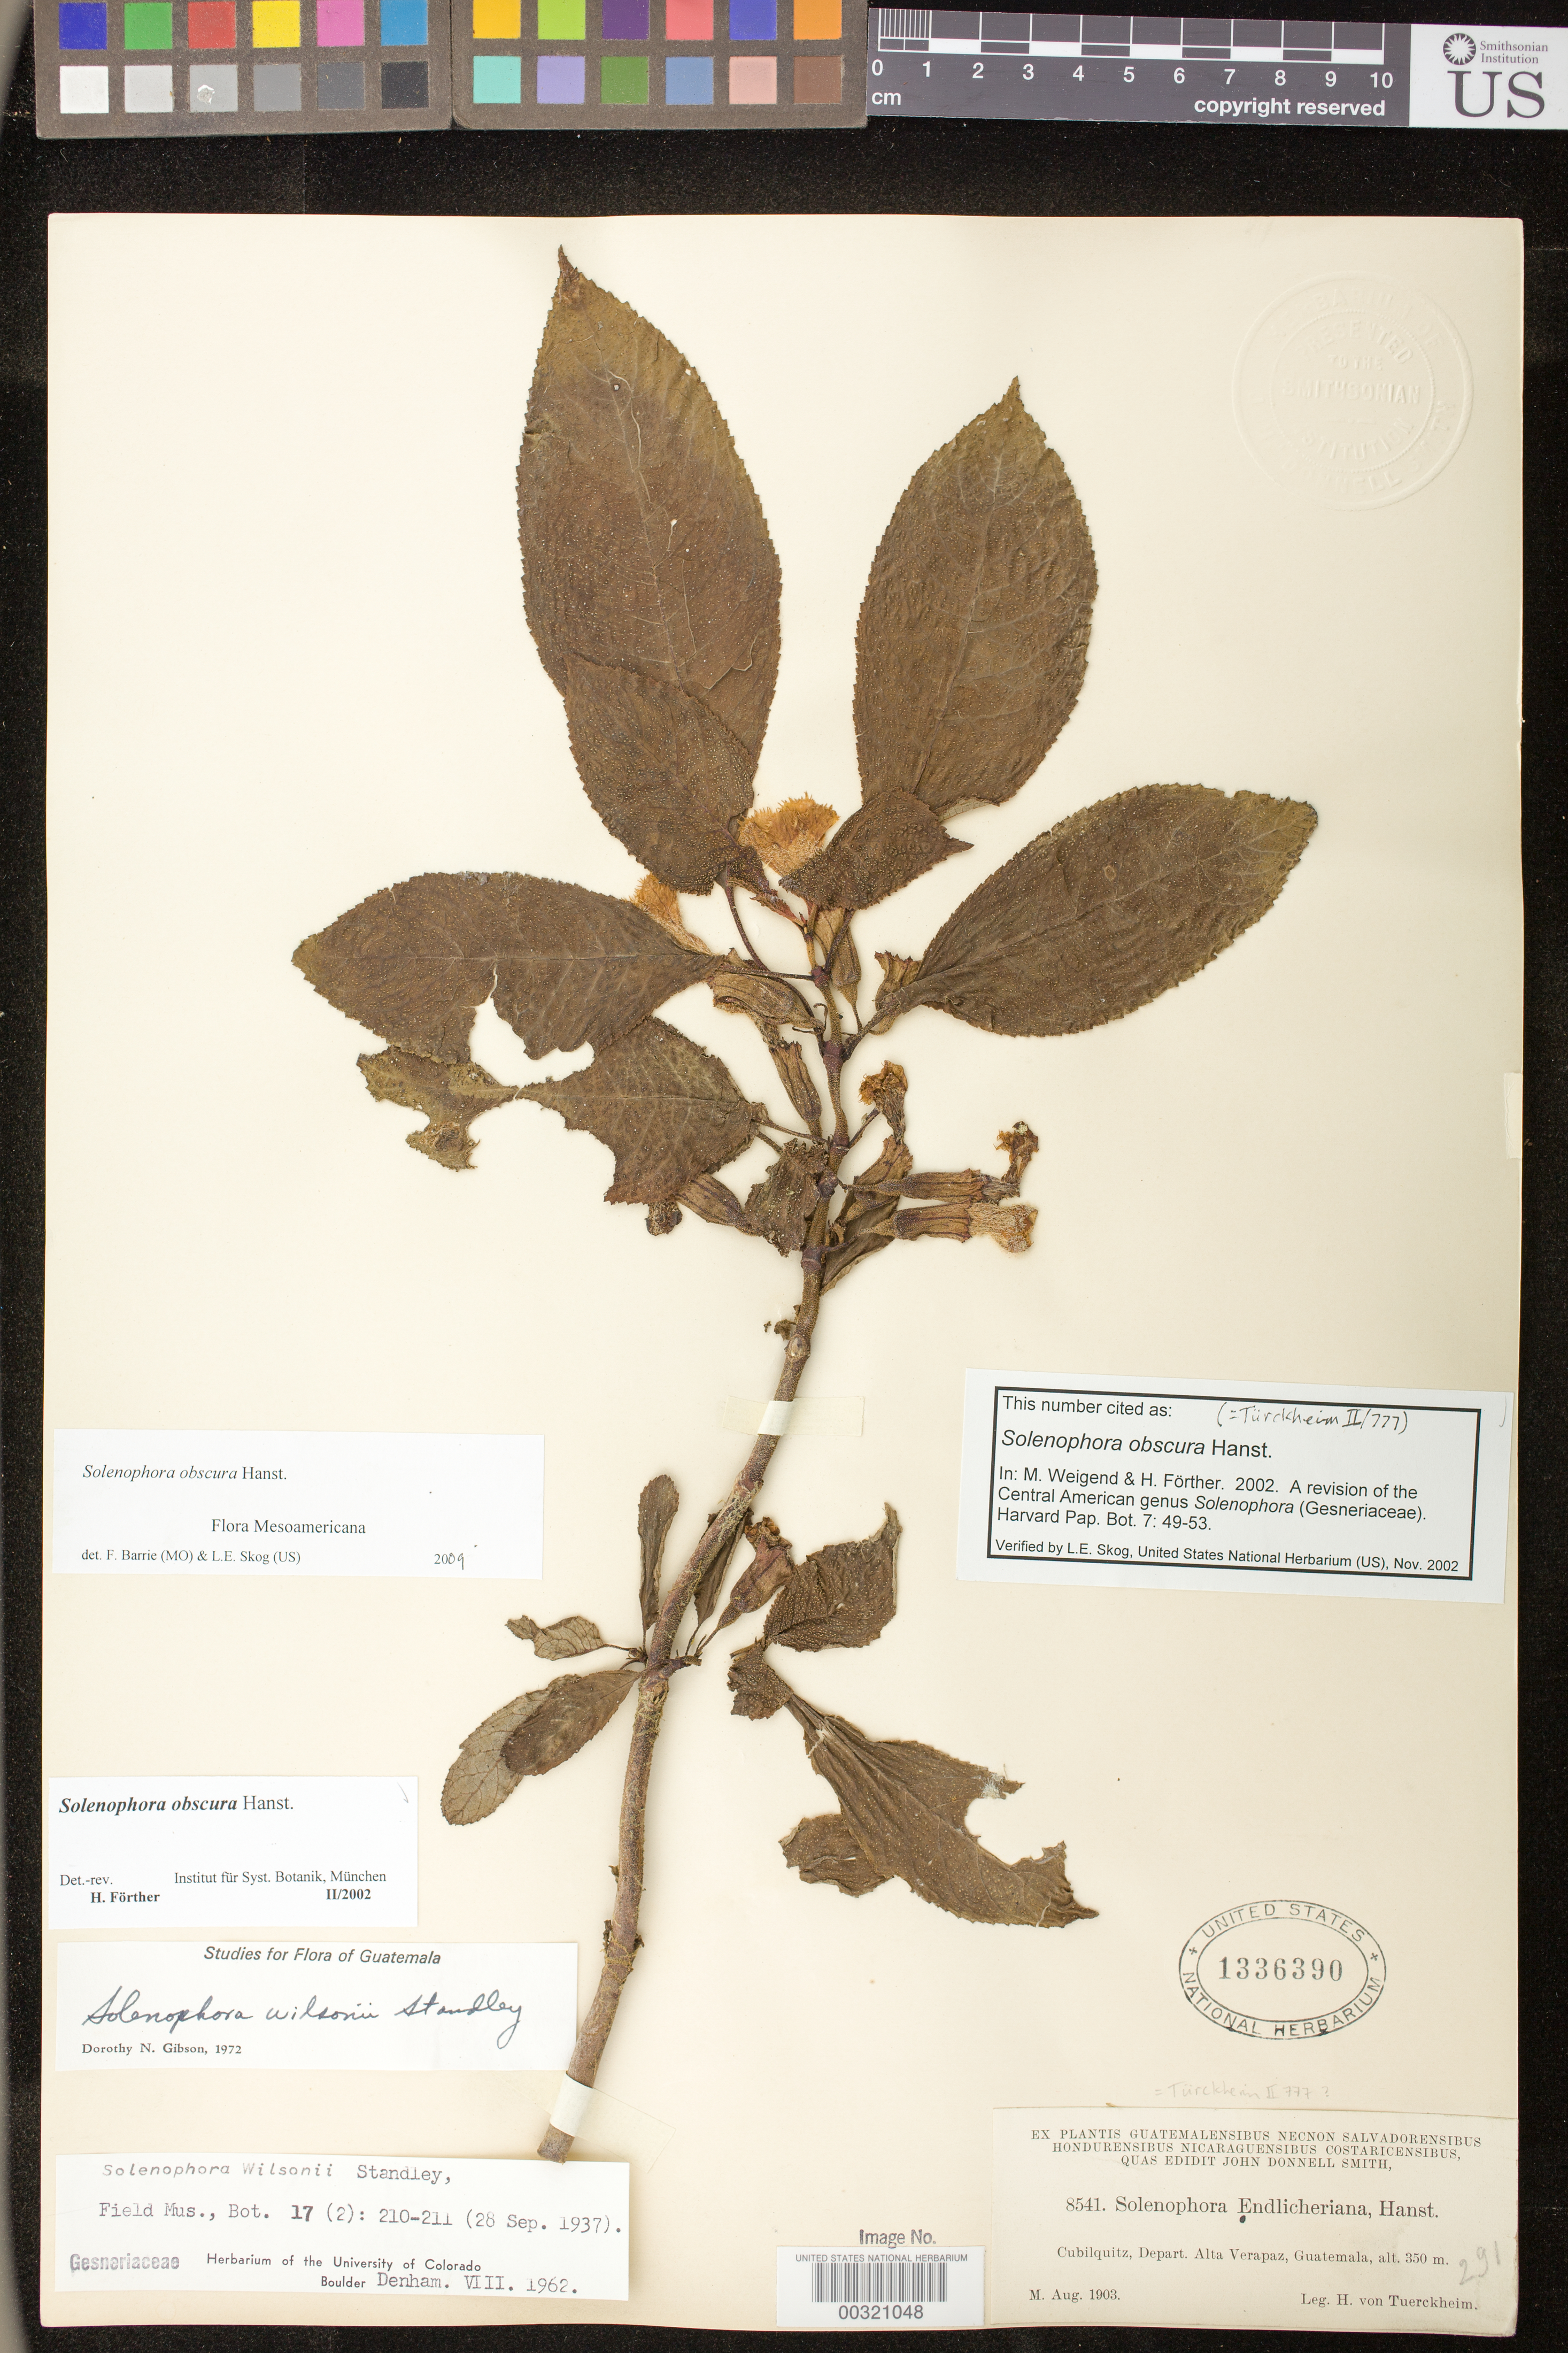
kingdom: Plantae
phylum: Tracheophyta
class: Magnoliopsida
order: Lamiales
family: Gesneriaceae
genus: Solenophora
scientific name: Solenophora obscura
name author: Hanst.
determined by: Fôrther, H.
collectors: H. von Türckheim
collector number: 8541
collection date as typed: Aug 1903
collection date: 1903-08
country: Guatemala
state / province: Alta Verapaz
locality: Cubilquitz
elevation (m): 350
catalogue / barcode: US 1336390